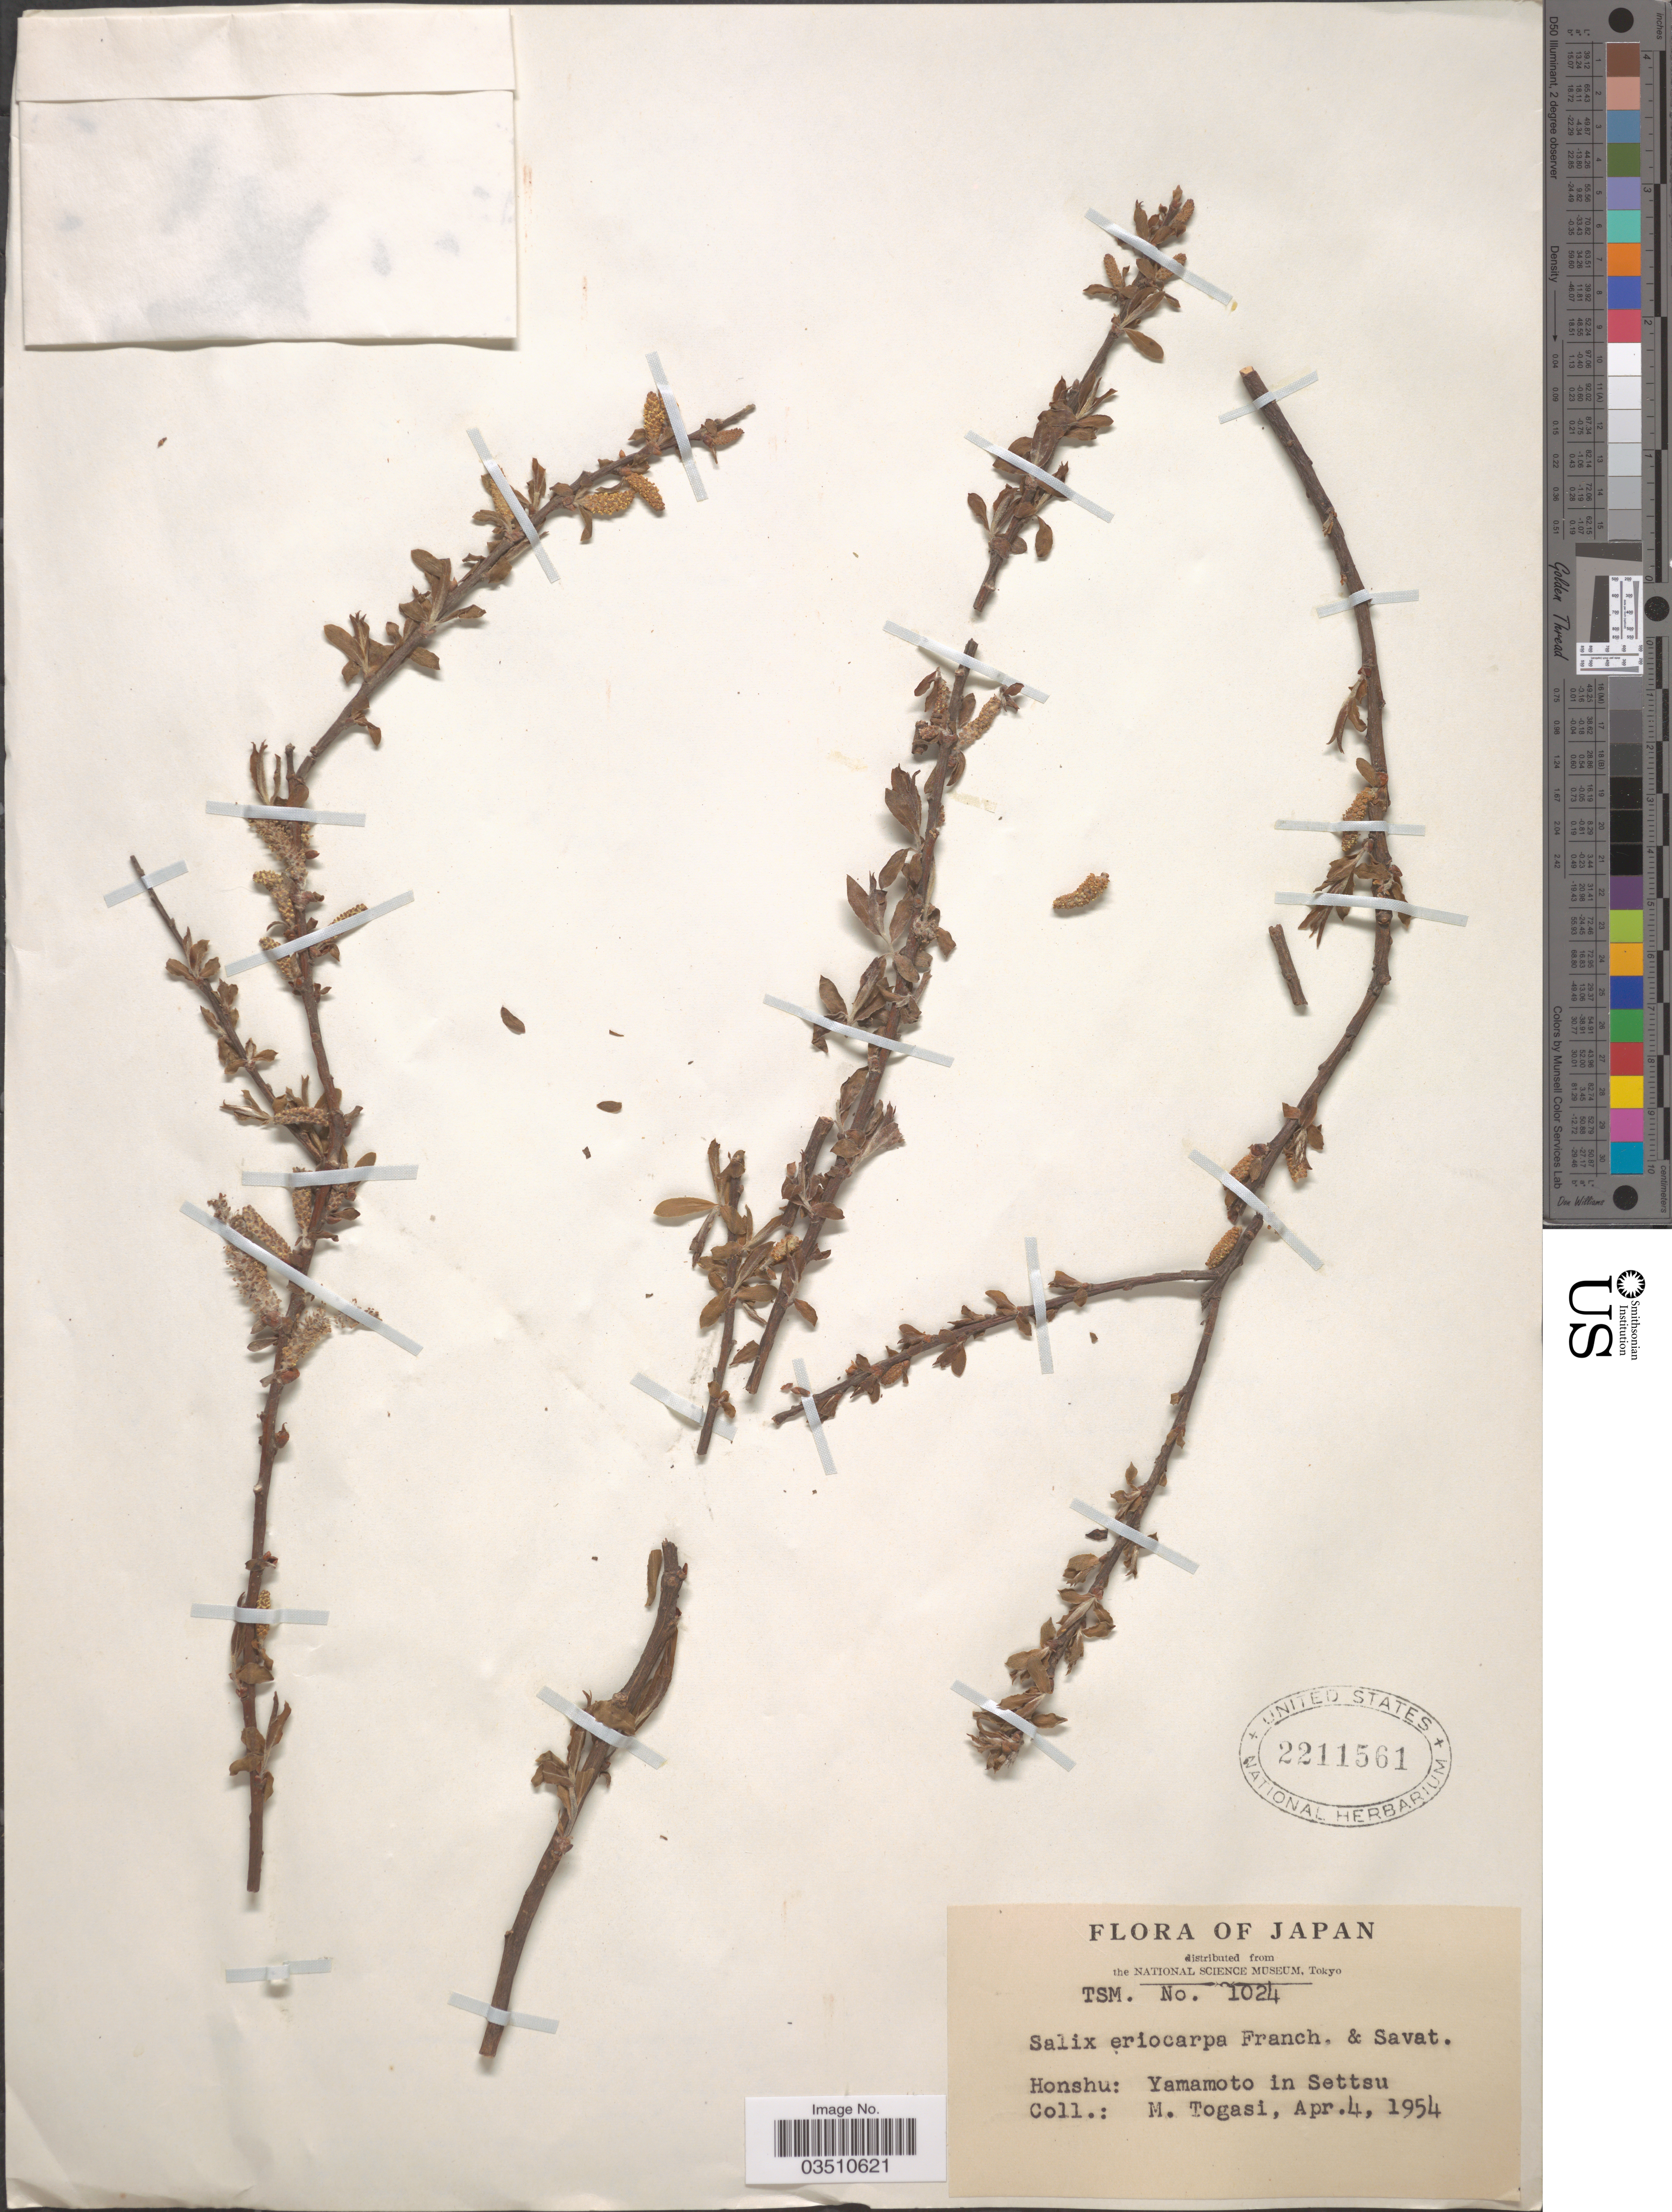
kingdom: Plantae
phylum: Tracheophyta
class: Magnoliopsida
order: Malpighiales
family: Salicaceae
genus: Salix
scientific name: Salix eriocarpa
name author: Franch. & Sav.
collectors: M. Togasi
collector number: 1024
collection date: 1954-04-04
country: Japan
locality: Honshu: Yamamoto in Settsu.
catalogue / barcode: US 2211561